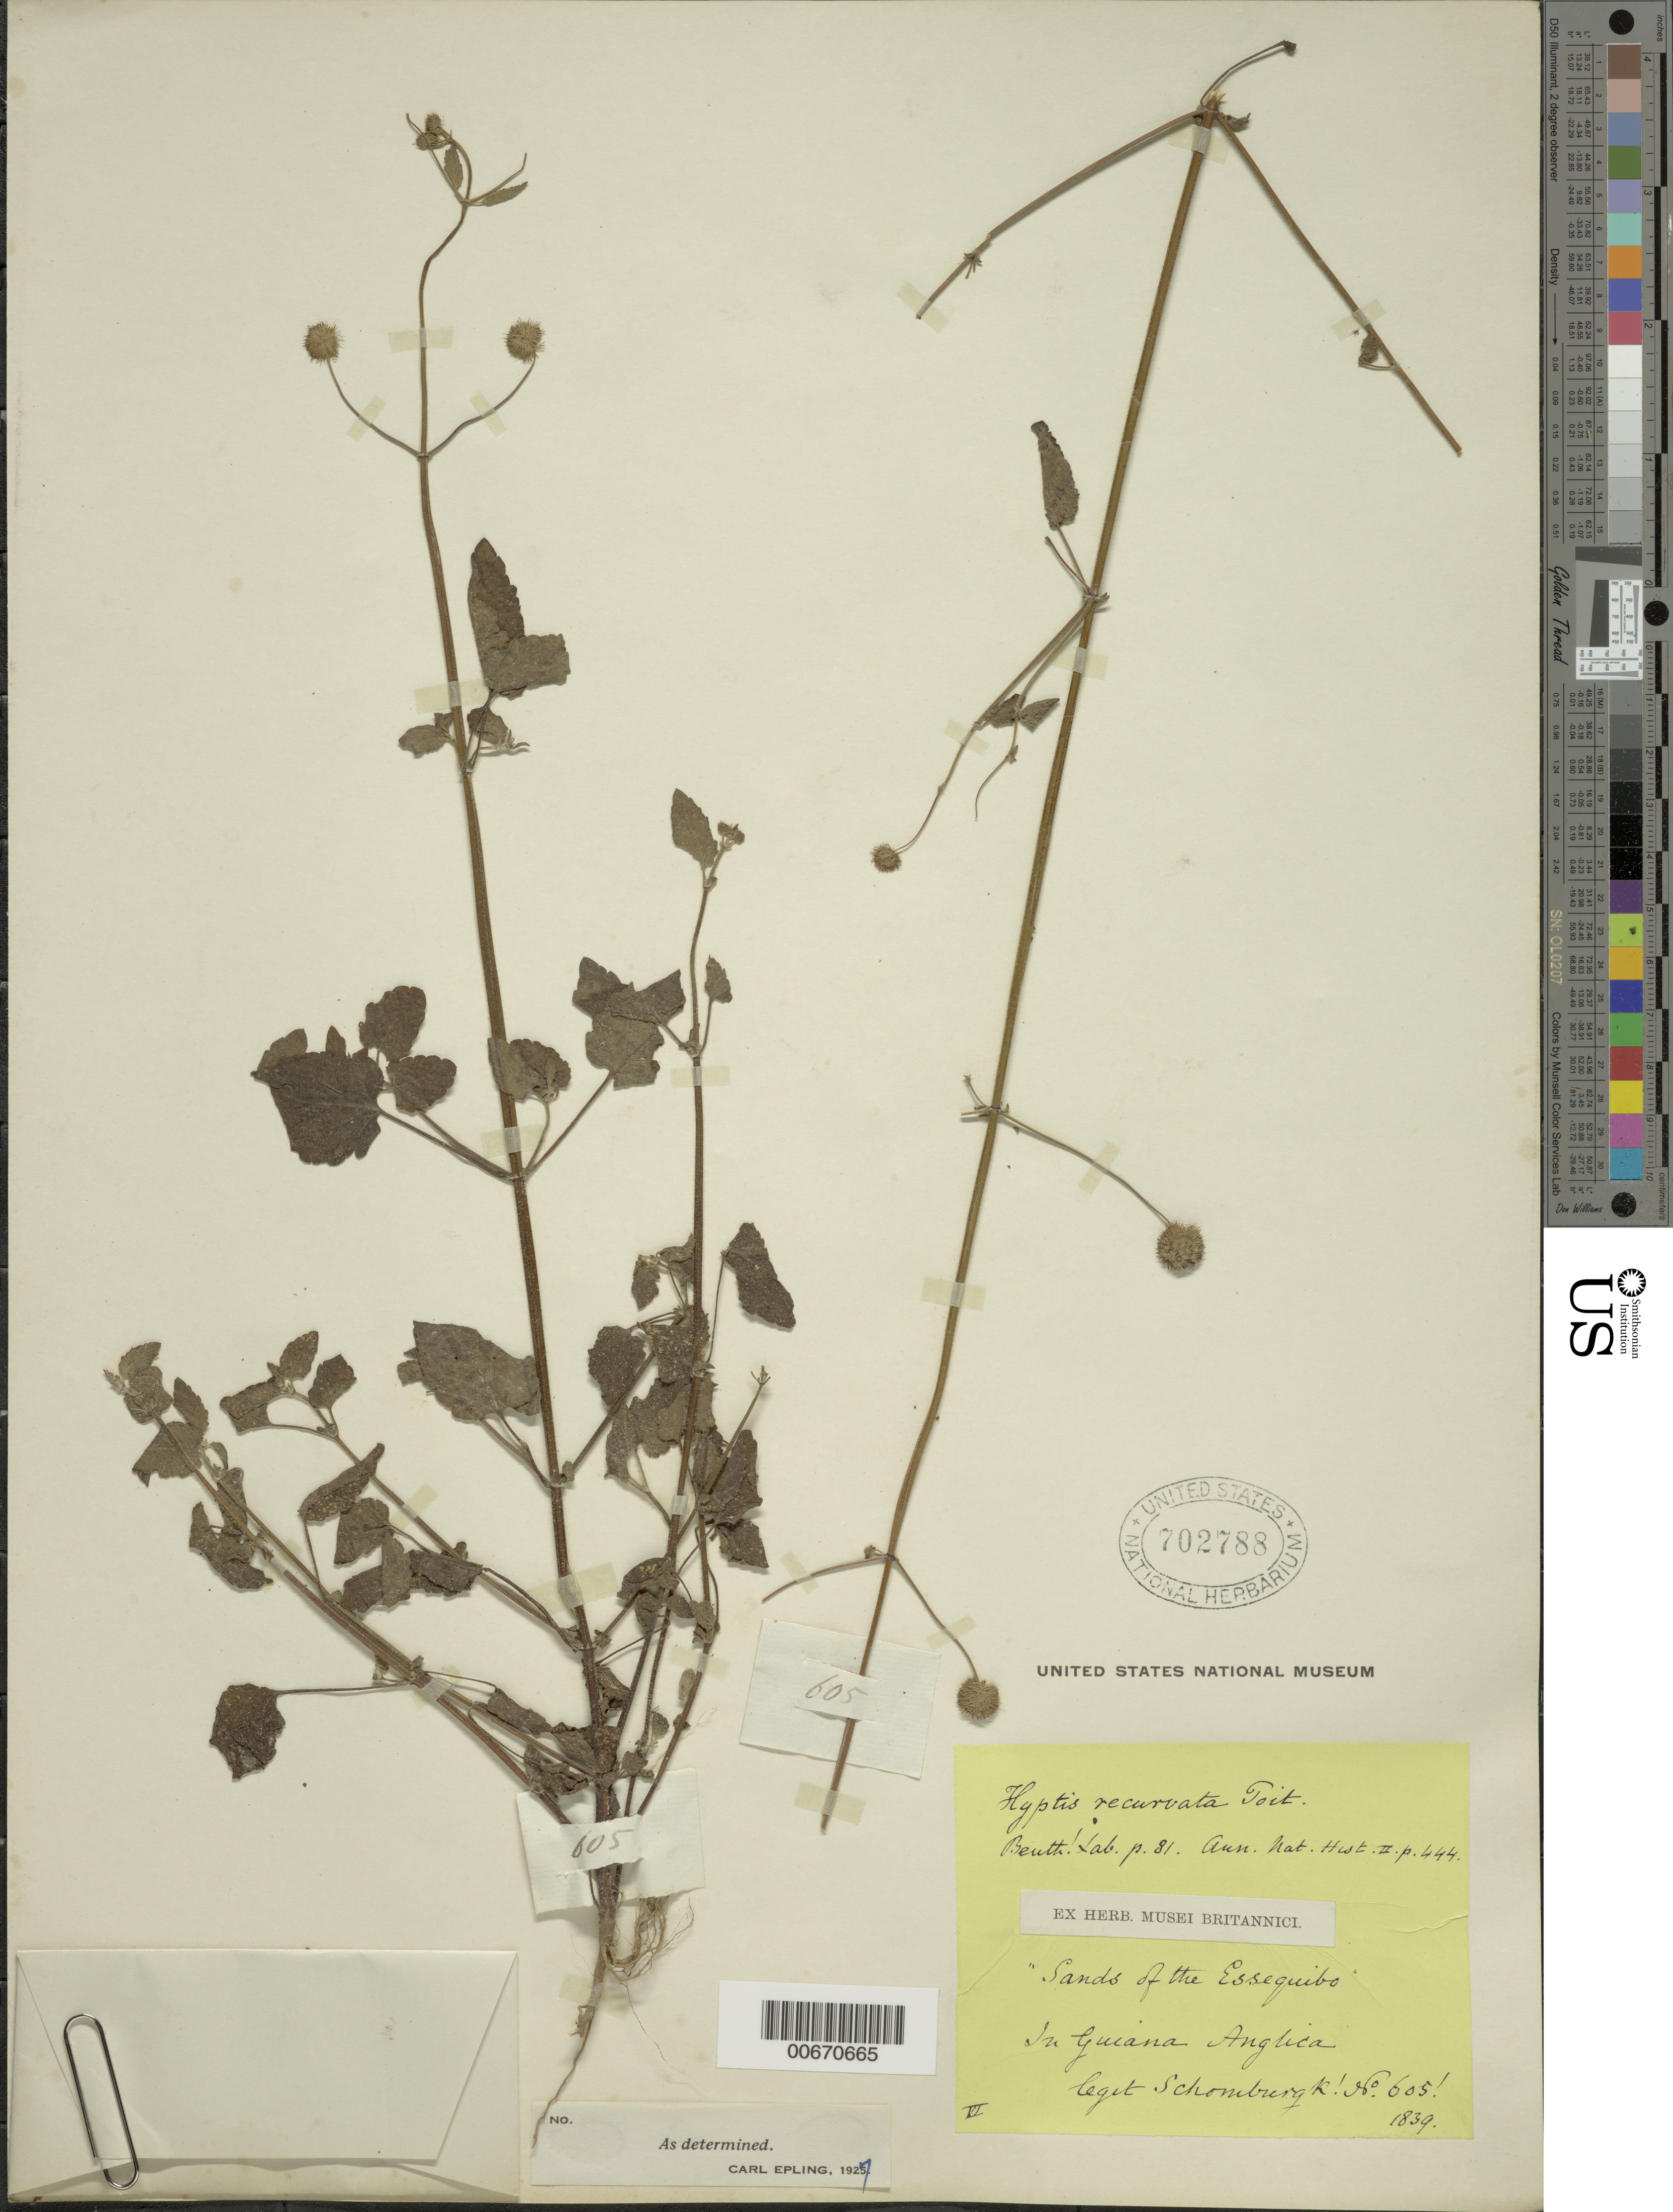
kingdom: Plantae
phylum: Tracheophyta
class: Magnoliopsida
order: Lamiales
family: Lamiaceae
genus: Hyptis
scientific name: Hyptis recurvata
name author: Poit.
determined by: Epling, C. C.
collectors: R. H. Schomburgk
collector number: I 605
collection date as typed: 1839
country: Guyana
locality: Sands of the Essequibo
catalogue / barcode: US 702788